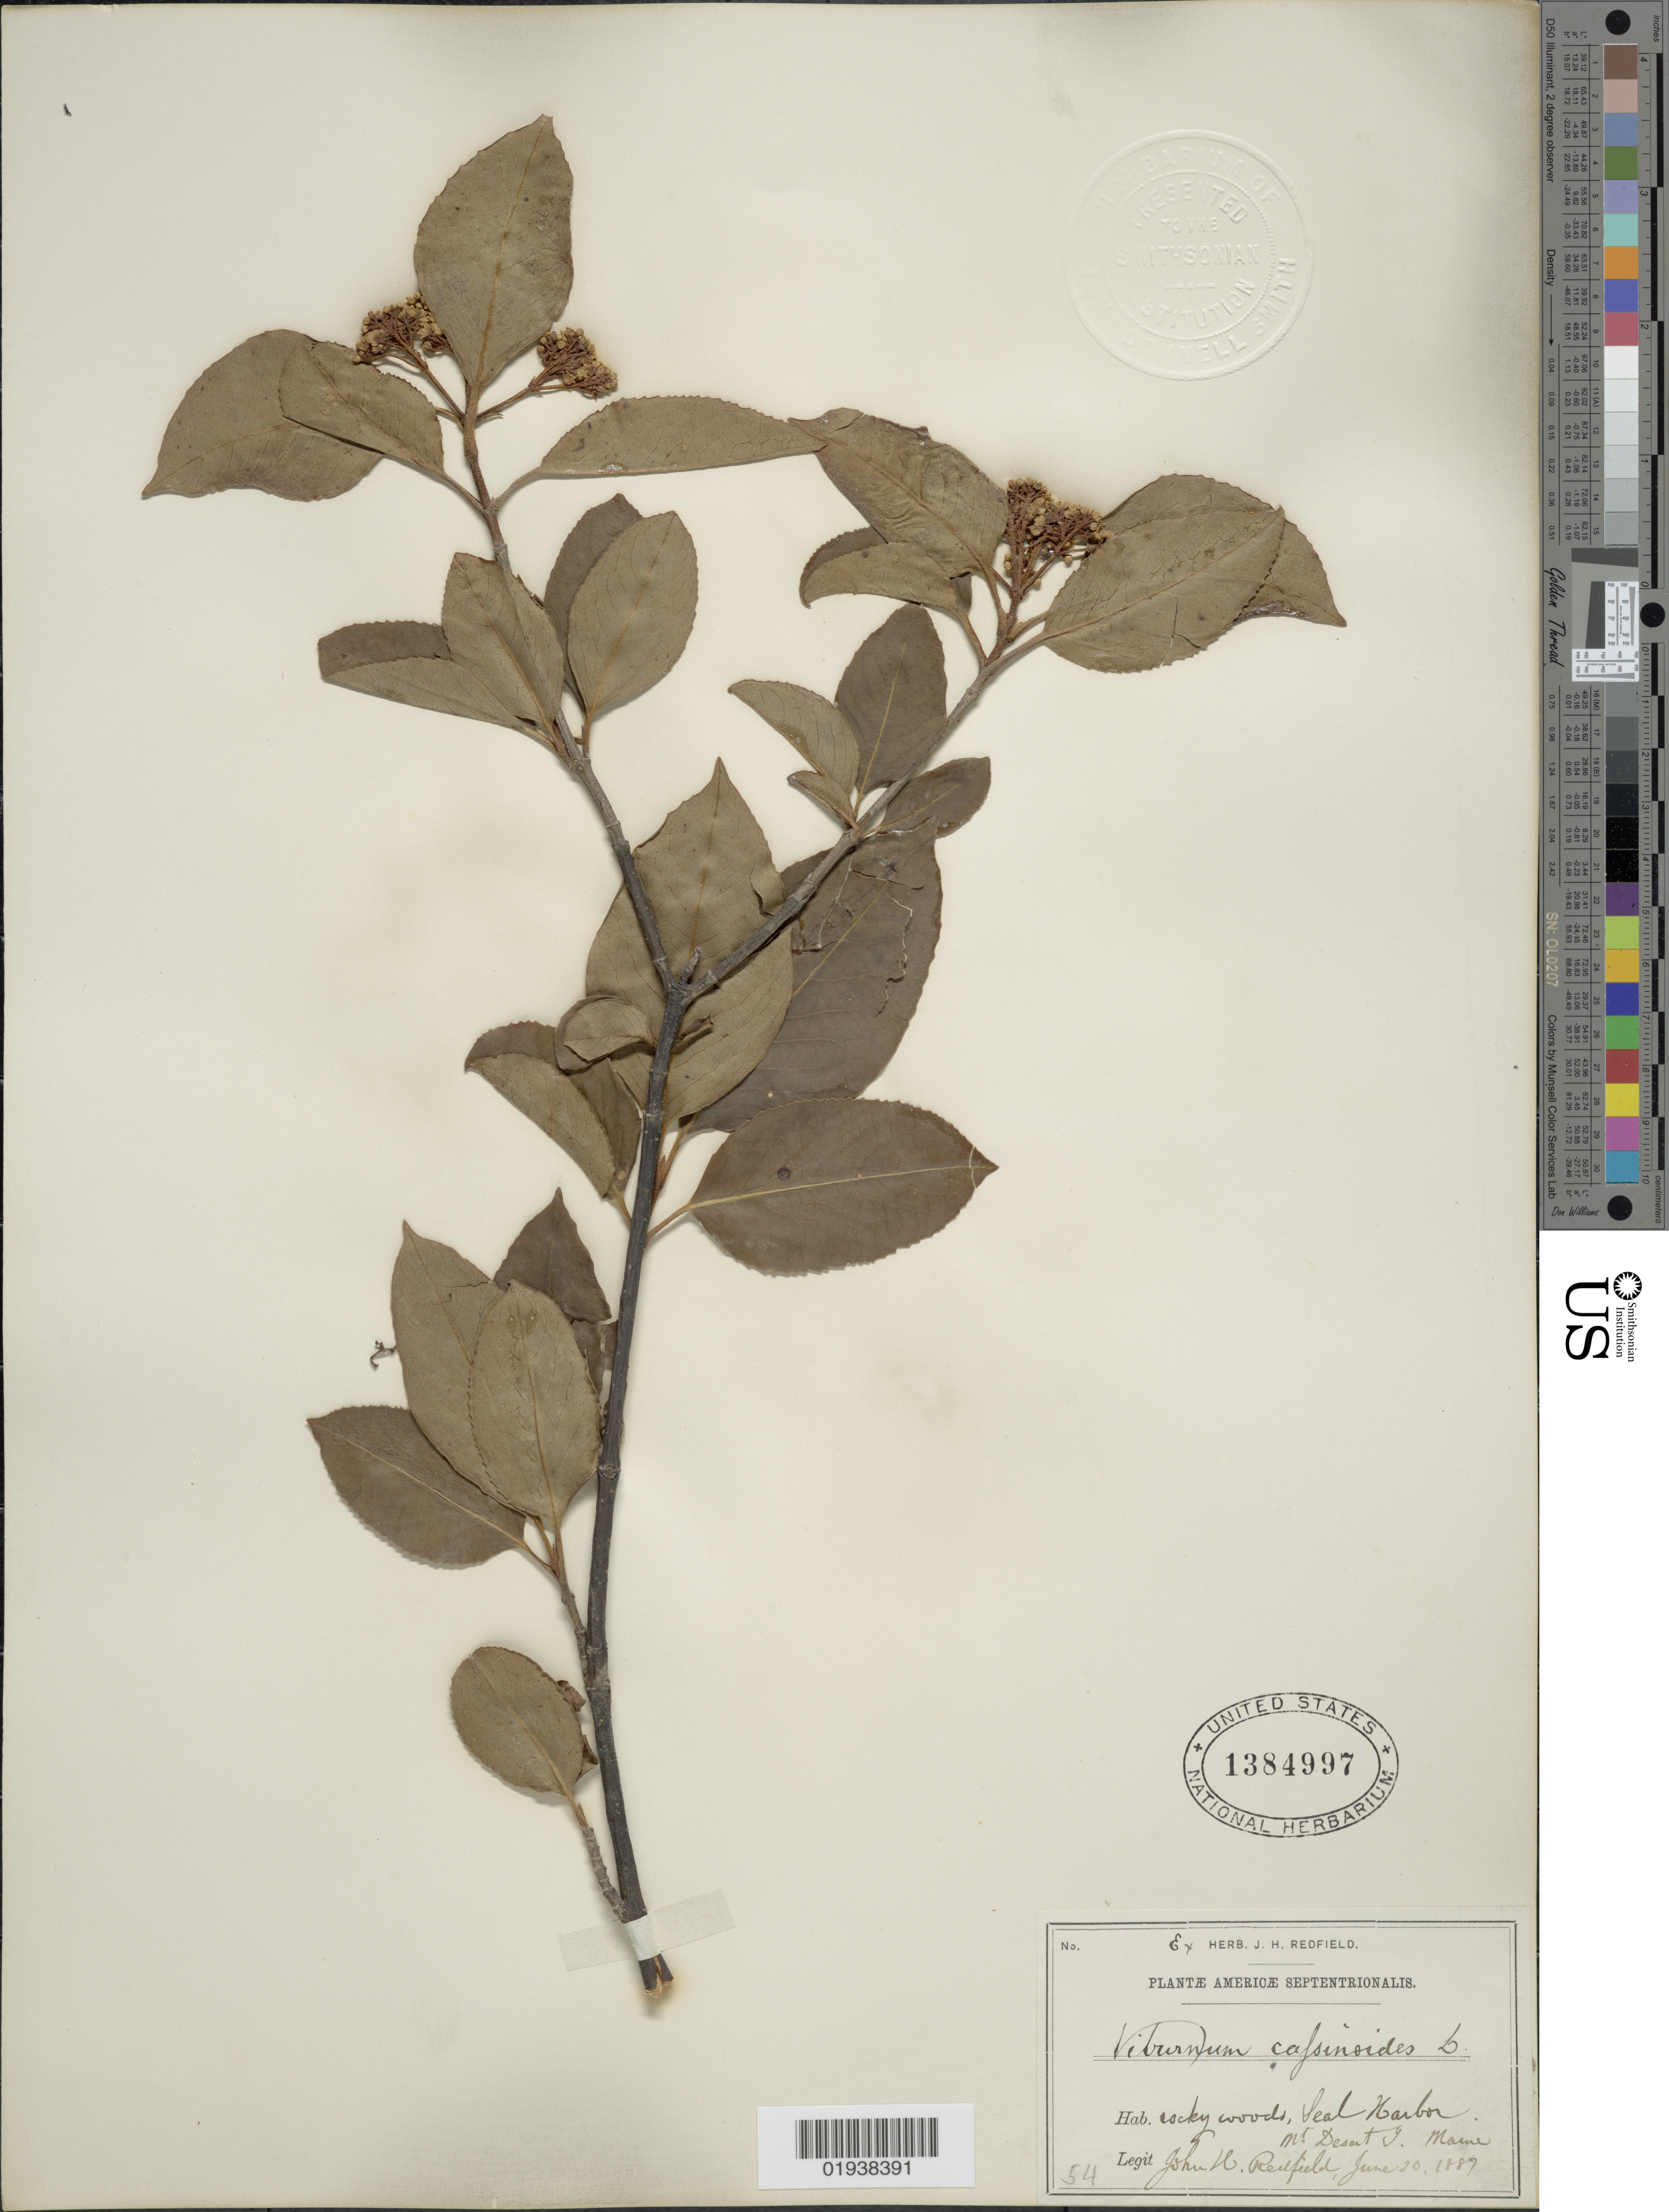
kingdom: Plantae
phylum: Tracheophyta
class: Magnoliopsida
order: Dipsacales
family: Viburnaceae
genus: Viburnum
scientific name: Viburnum cassinoides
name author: L.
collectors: J. Redfield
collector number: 54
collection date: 1887-06-30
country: United States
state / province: Maine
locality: Rocky woods, Seal Harbor. Mt. Desert I.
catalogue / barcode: US 1384997